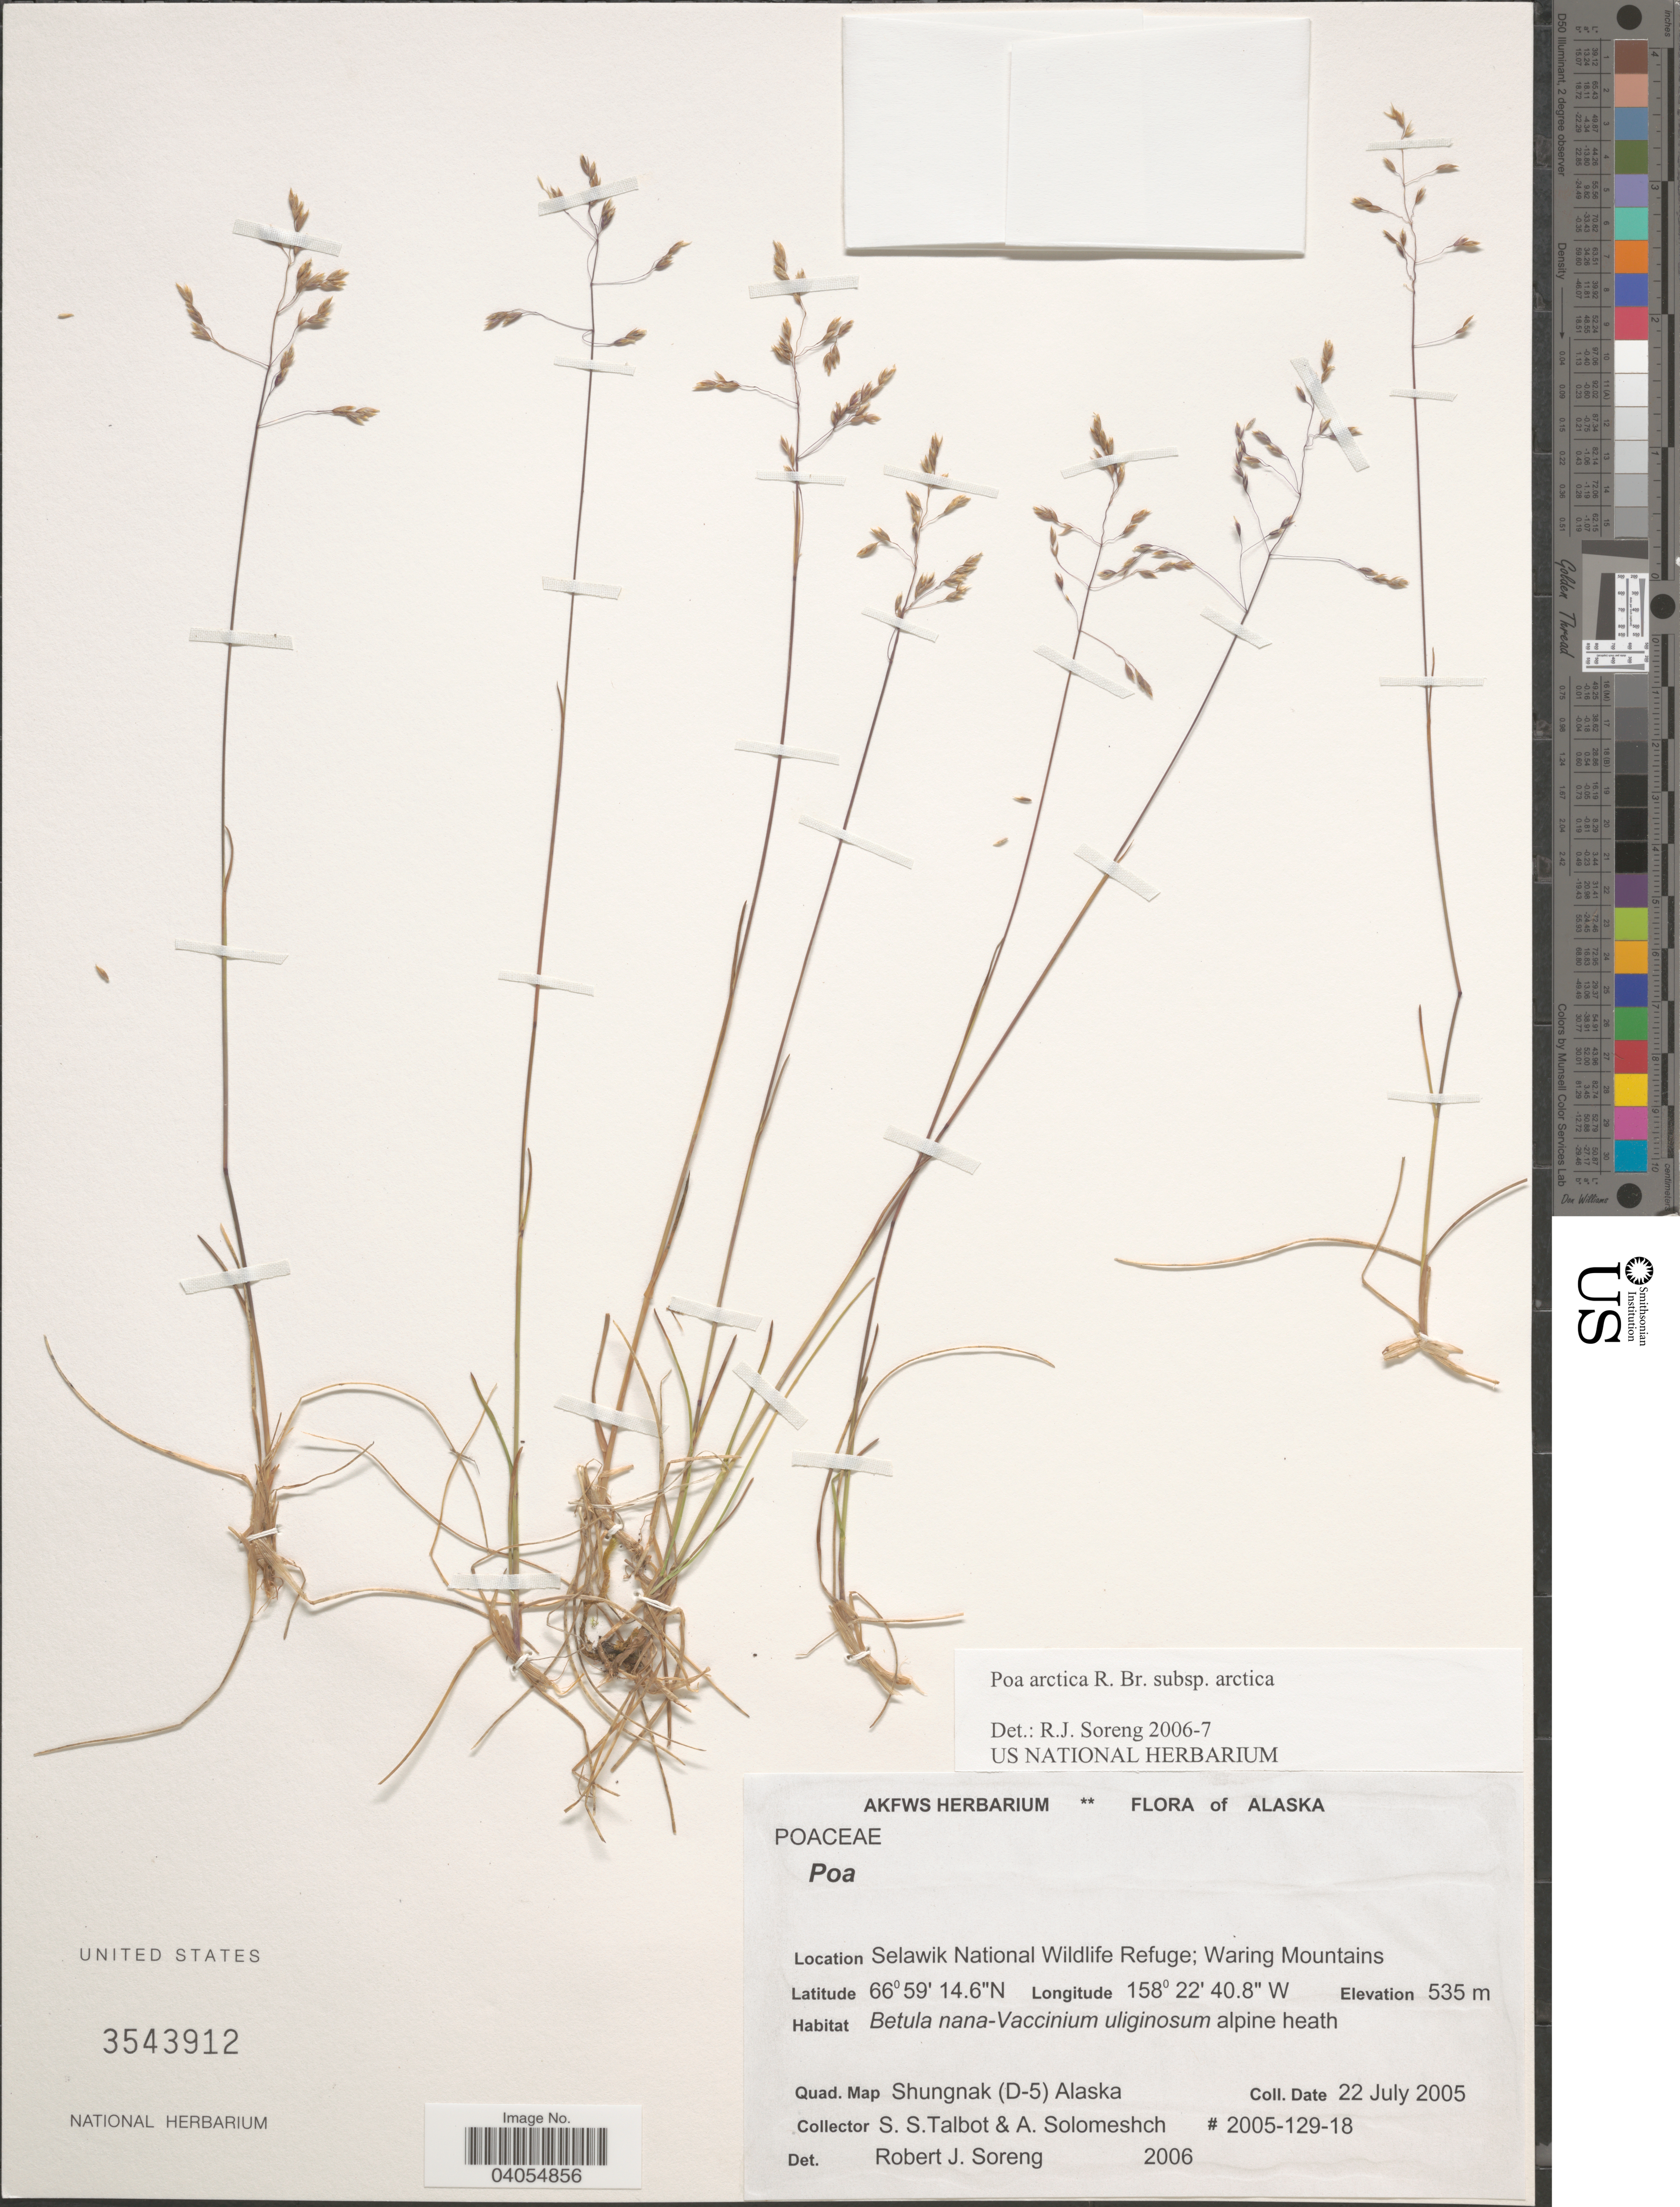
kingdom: Plantae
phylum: Tracheophyta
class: Liliopsida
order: Poales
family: Poaceae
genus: Poa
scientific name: Poa arctica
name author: R. Br.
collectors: S. S. Talbot & A. Solomeshch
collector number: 2005-129-18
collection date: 2005-07-22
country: United States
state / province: Alaska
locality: Selawik National Wildlife Refuge; Waring Mountains. Quad. Map Shungnak (D-5).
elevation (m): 535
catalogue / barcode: US 3543912